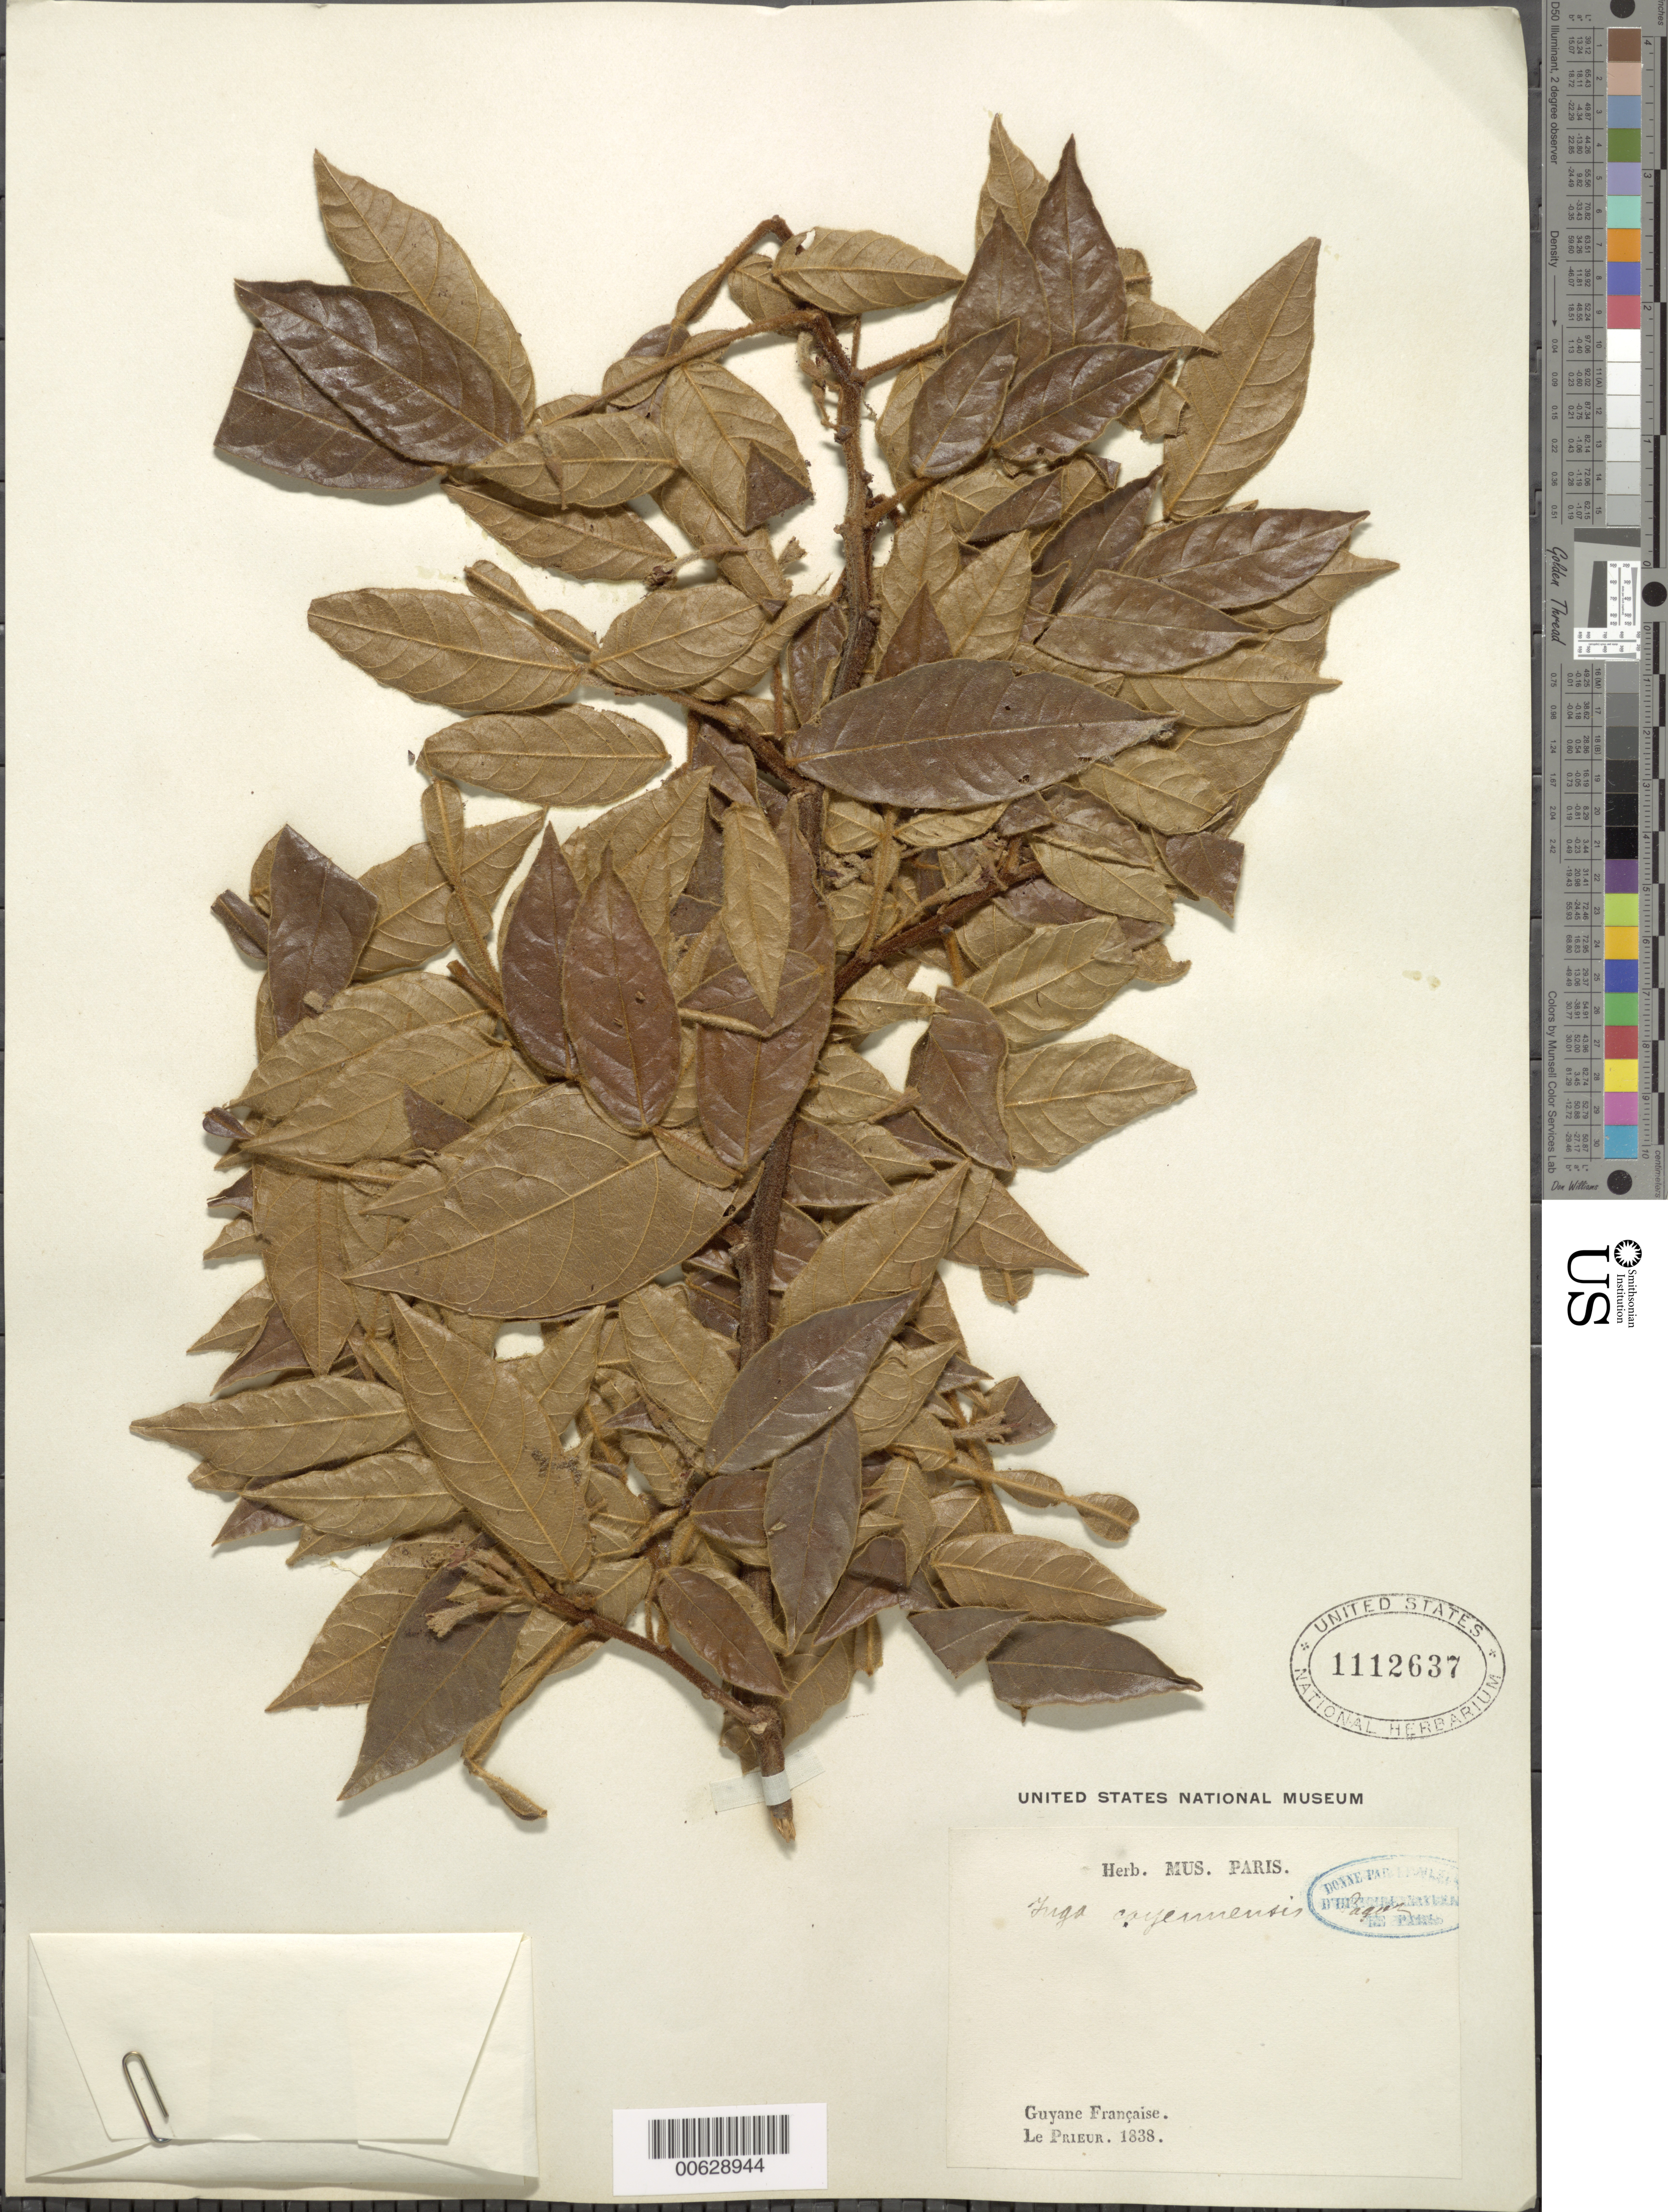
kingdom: Plantae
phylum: Tracheophyta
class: Magnoliopsida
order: Fabales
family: Fabaceae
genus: Inga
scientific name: Inga cayennensis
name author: Sagot ex Benth.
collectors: F. M. R. Leprieur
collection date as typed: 1838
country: French Guiana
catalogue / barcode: US 1112637